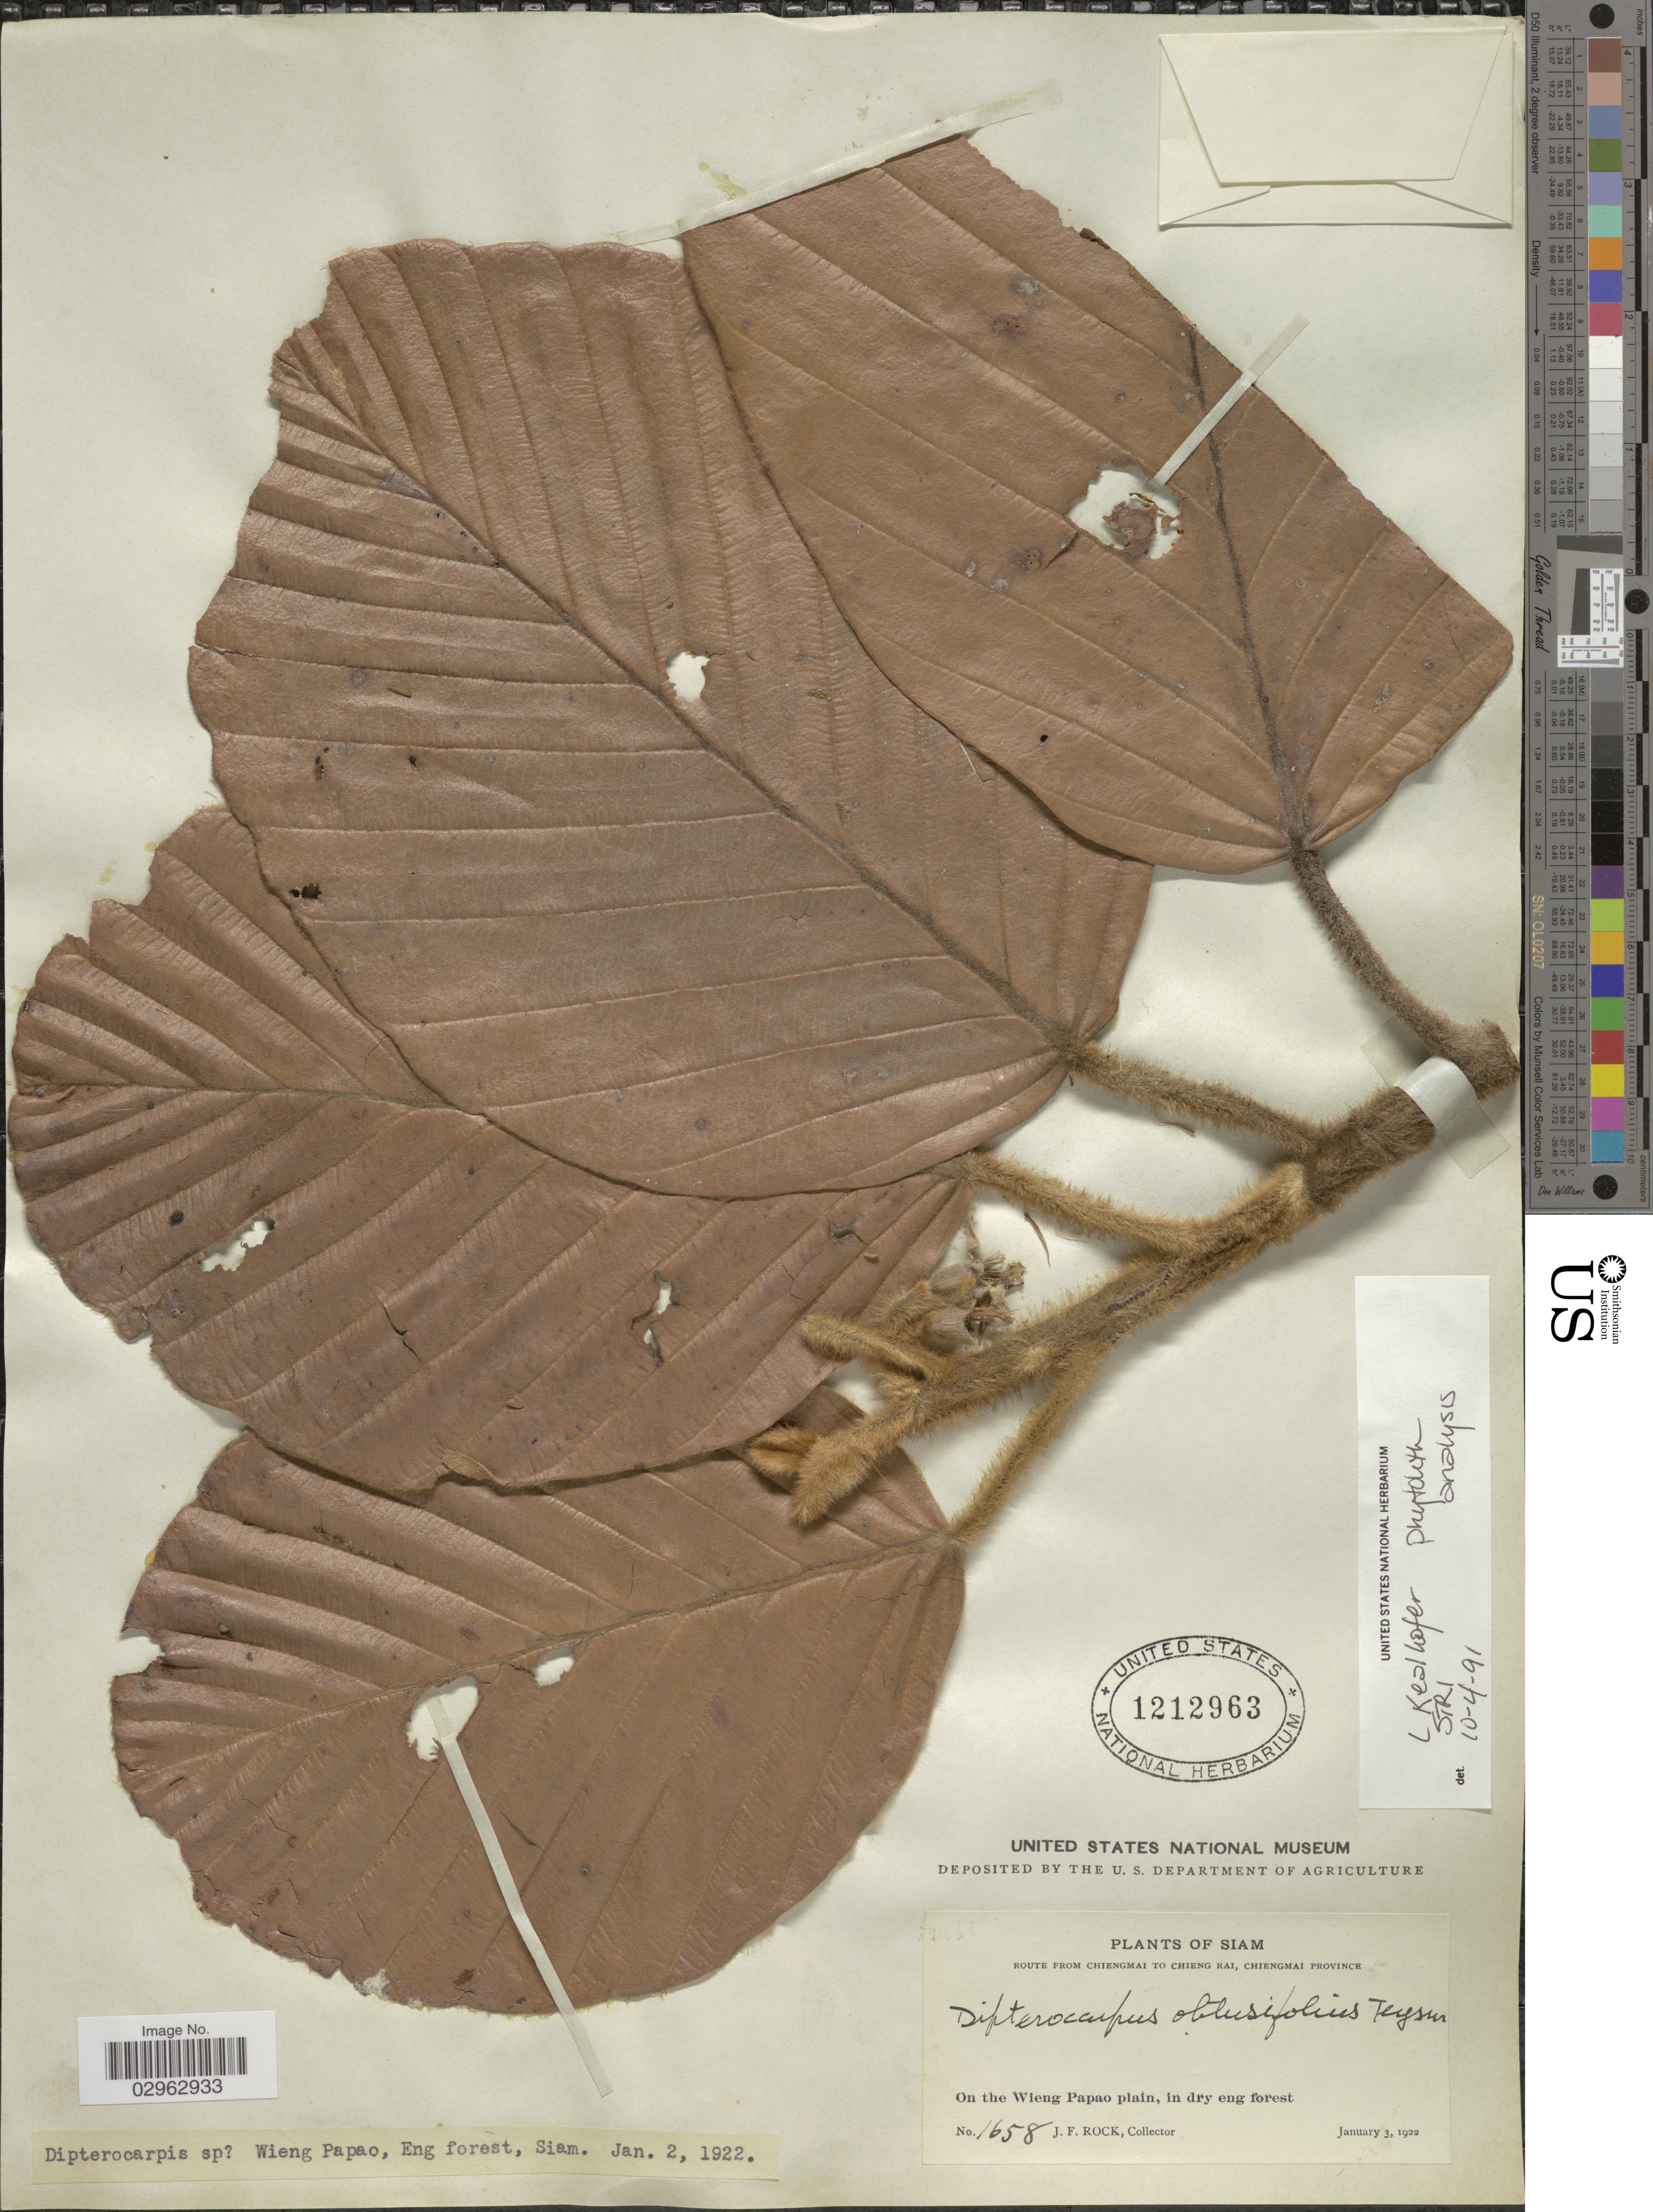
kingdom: Plantae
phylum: Tracheophyta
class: Magnoliopsida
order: Malvales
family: Dipterocarpaceae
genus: Dipterocarpus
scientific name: Dipterocarpus obtusifolius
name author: Teijsm. ex Miq.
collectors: J. Rock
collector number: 1658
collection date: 1922-01-03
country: Thailand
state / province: Chiang Mai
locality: Route from Chiengmai to Chieng Rai, Chiengmai Province. Siam. On the Wieng Papao plain.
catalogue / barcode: US 1212963